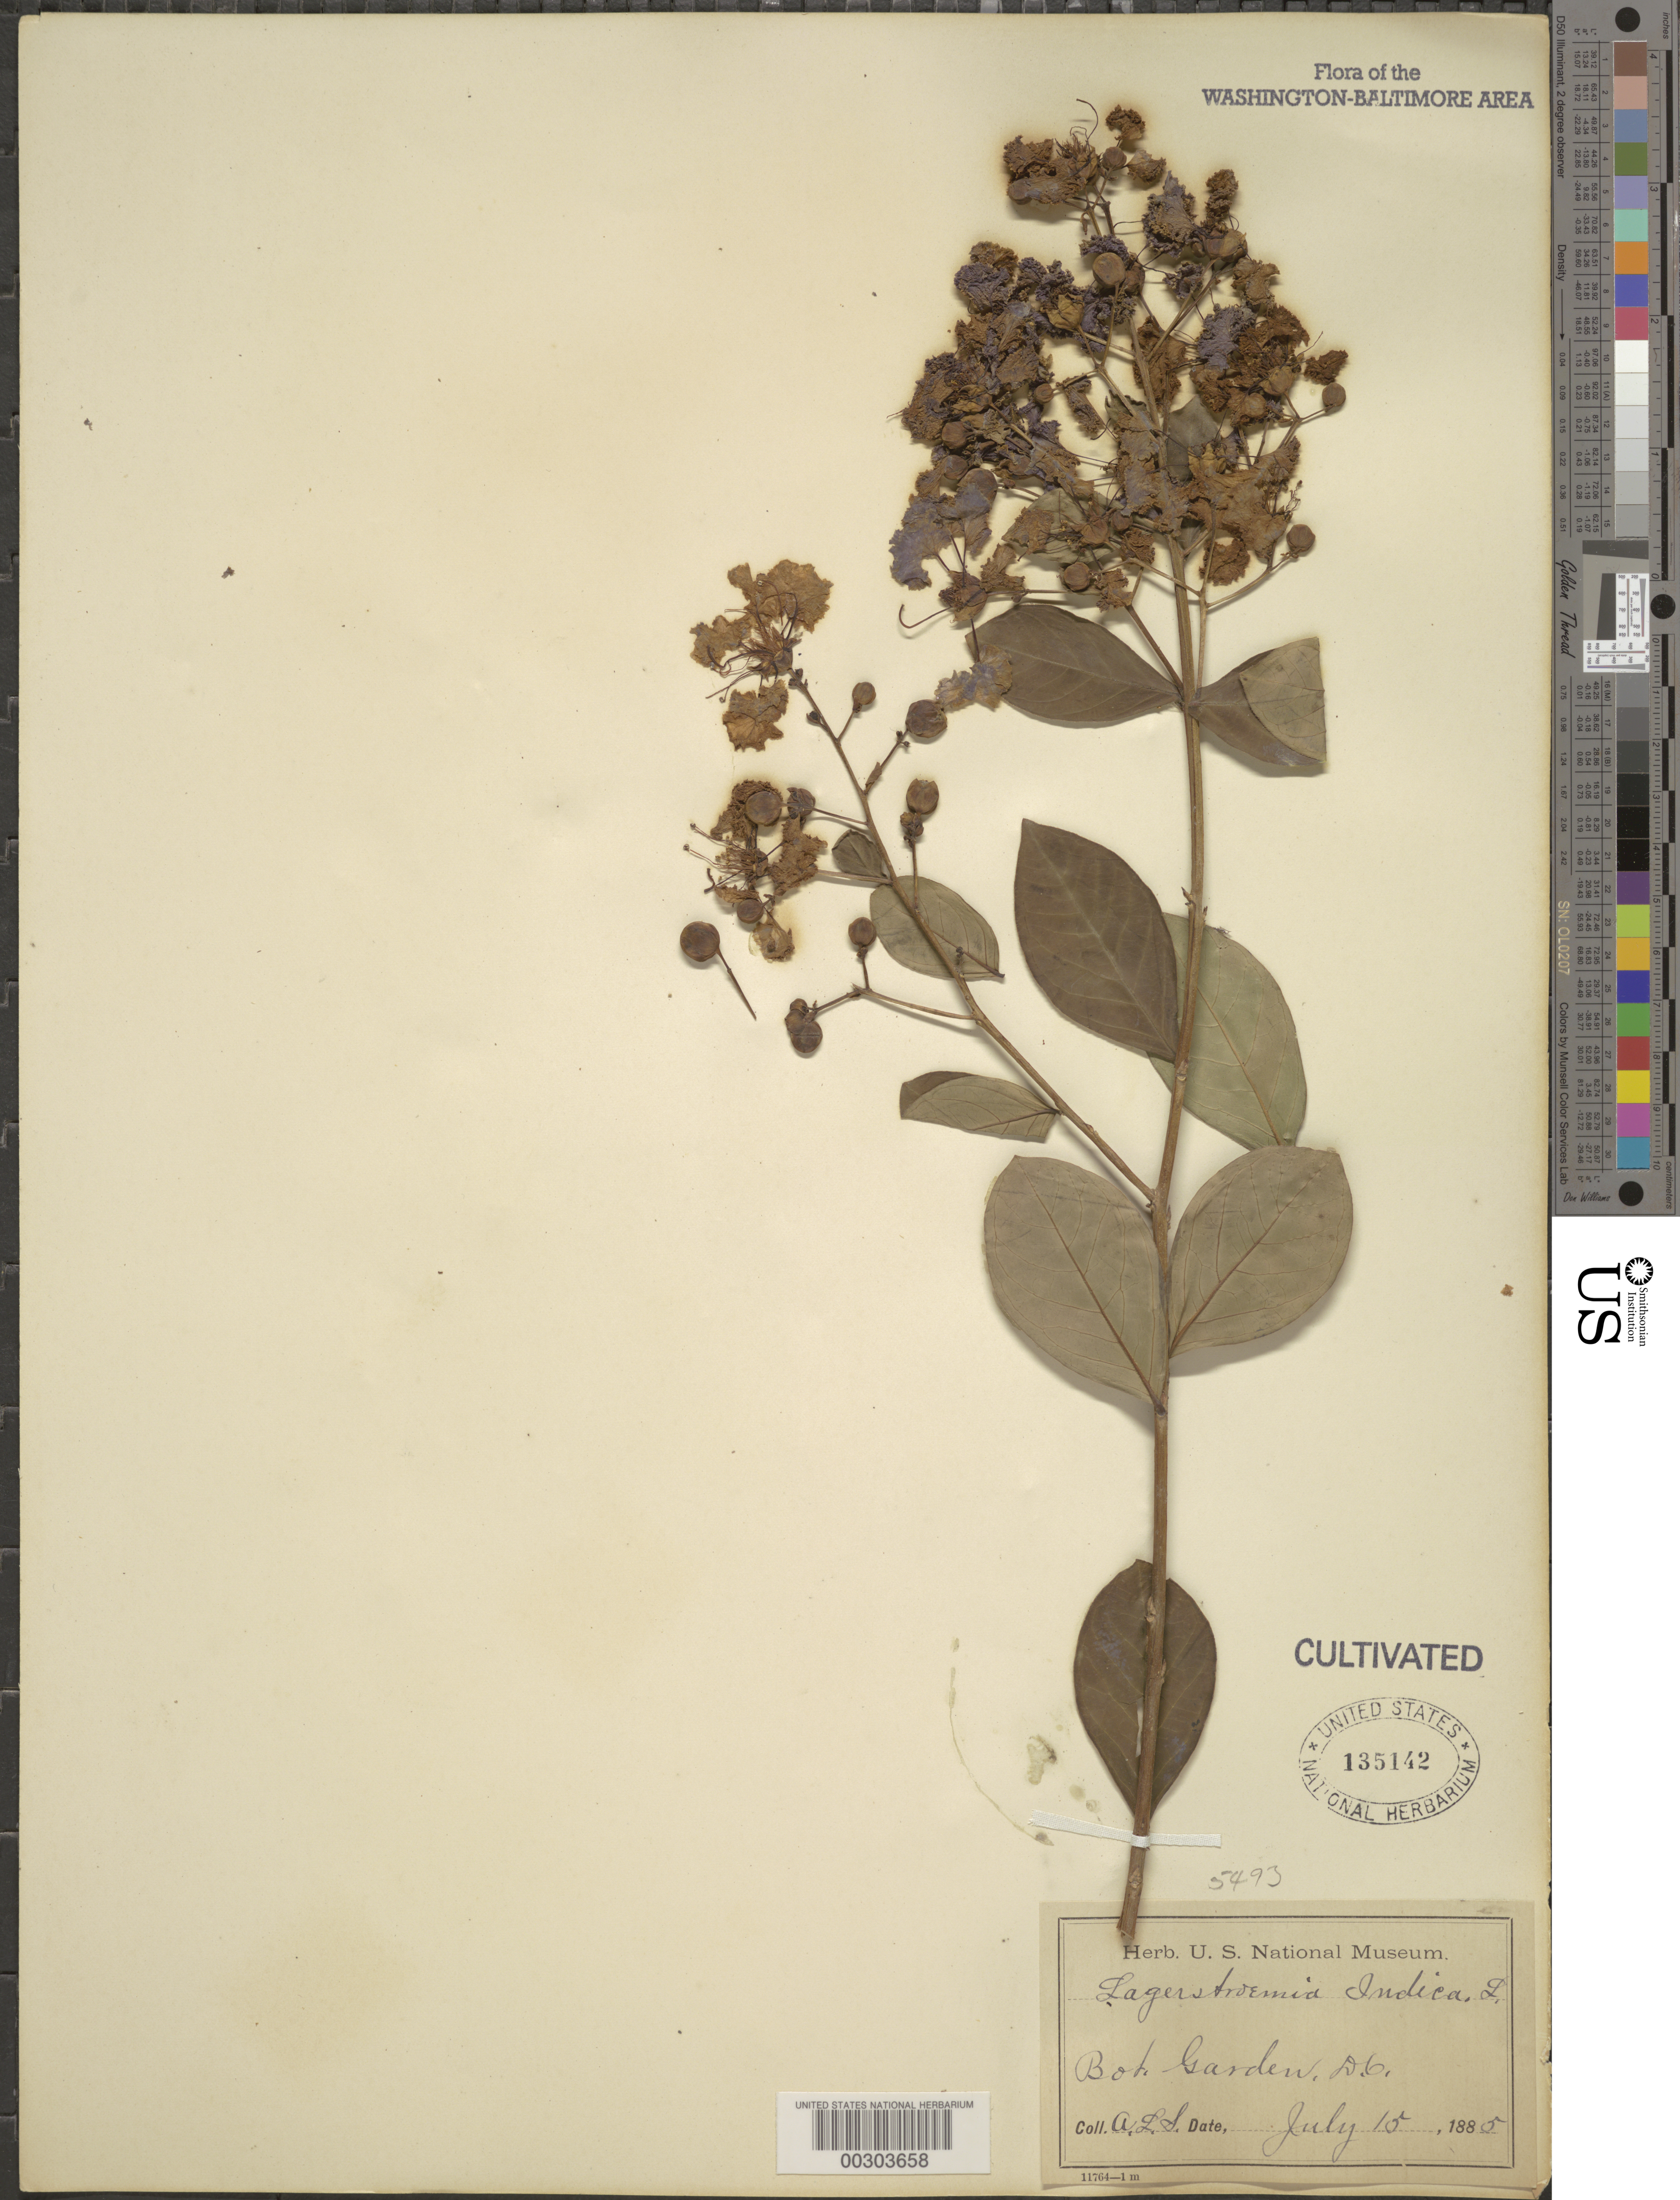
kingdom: Plantae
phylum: Tracheophyta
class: Magnoliopsida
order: Myrtales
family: Lythraceae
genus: Lagerstroemia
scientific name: Lagerstroemia indica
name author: L.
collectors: A. L. Schott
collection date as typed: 15 Jul 1885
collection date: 1885-07-15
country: United States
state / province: District of Columbia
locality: Botanical Gardens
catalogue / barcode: US 135142